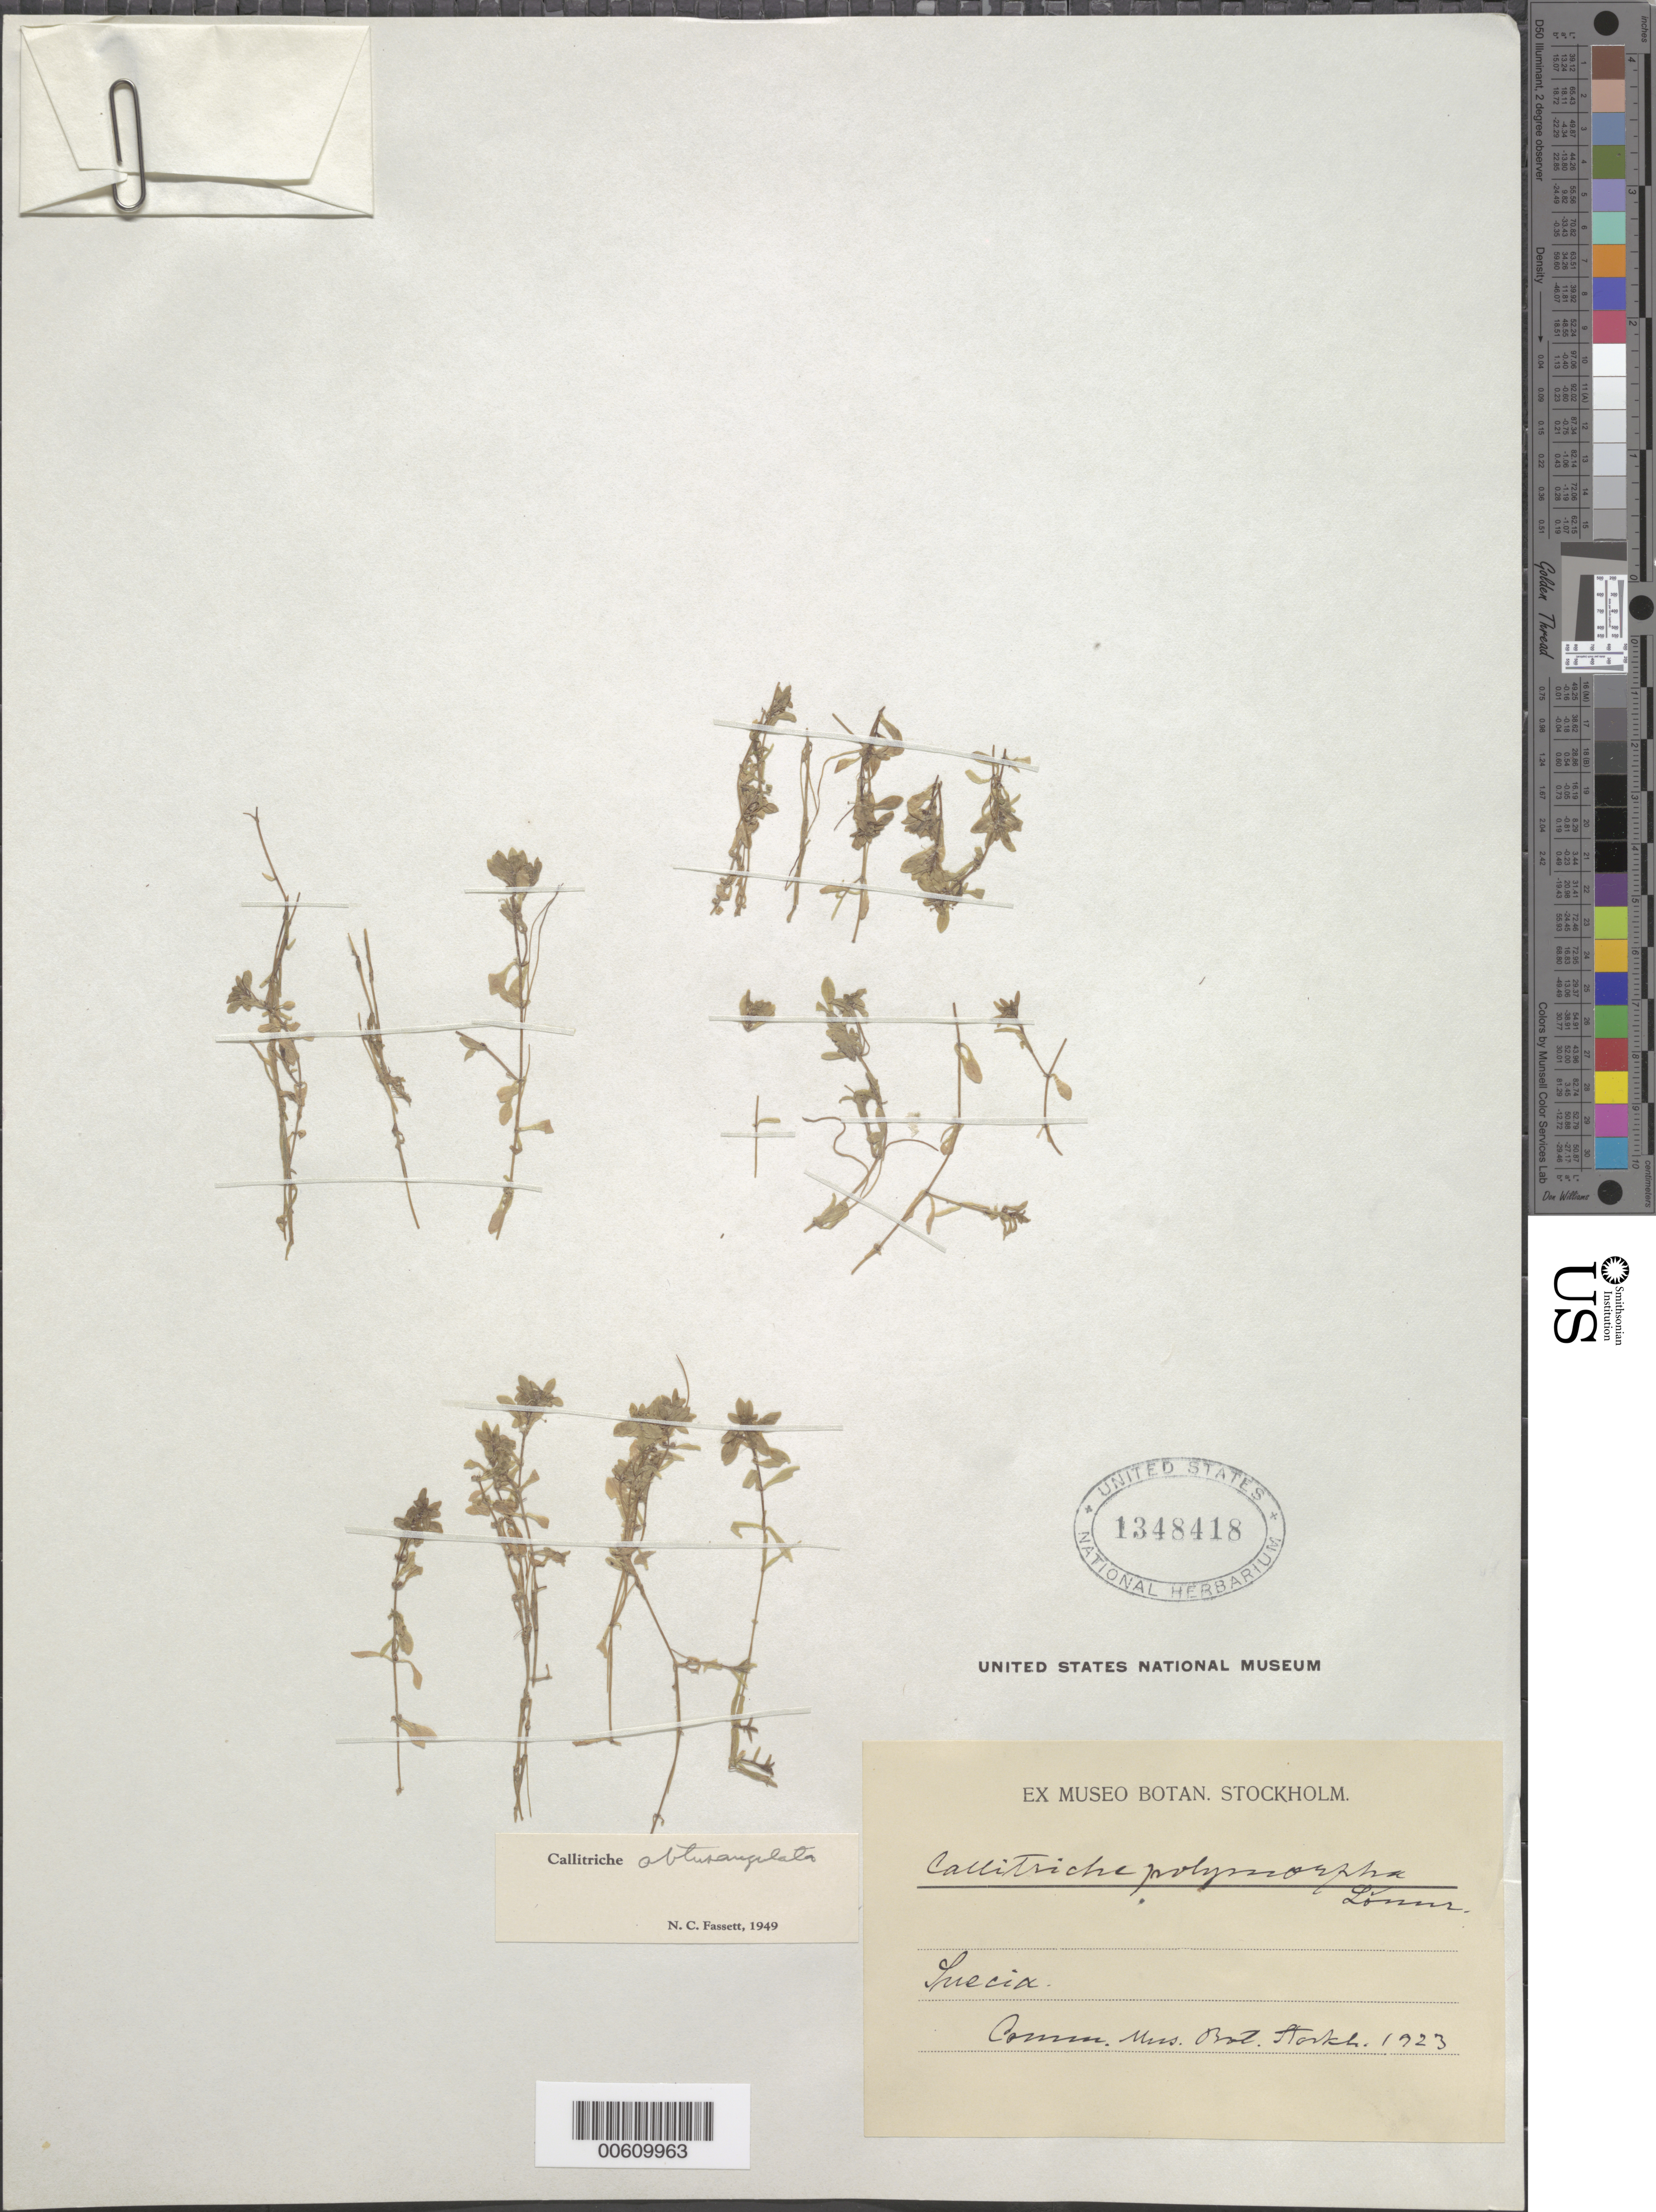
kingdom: Plantae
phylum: Tracheophyta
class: Magnoliopsida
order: Lamiales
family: Plantaginaceae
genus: Callitriche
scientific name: Callitriche obtusangulata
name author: Le Gall ex Hegelm.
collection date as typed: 1923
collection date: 1923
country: Switzerland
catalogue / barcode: US 1348418